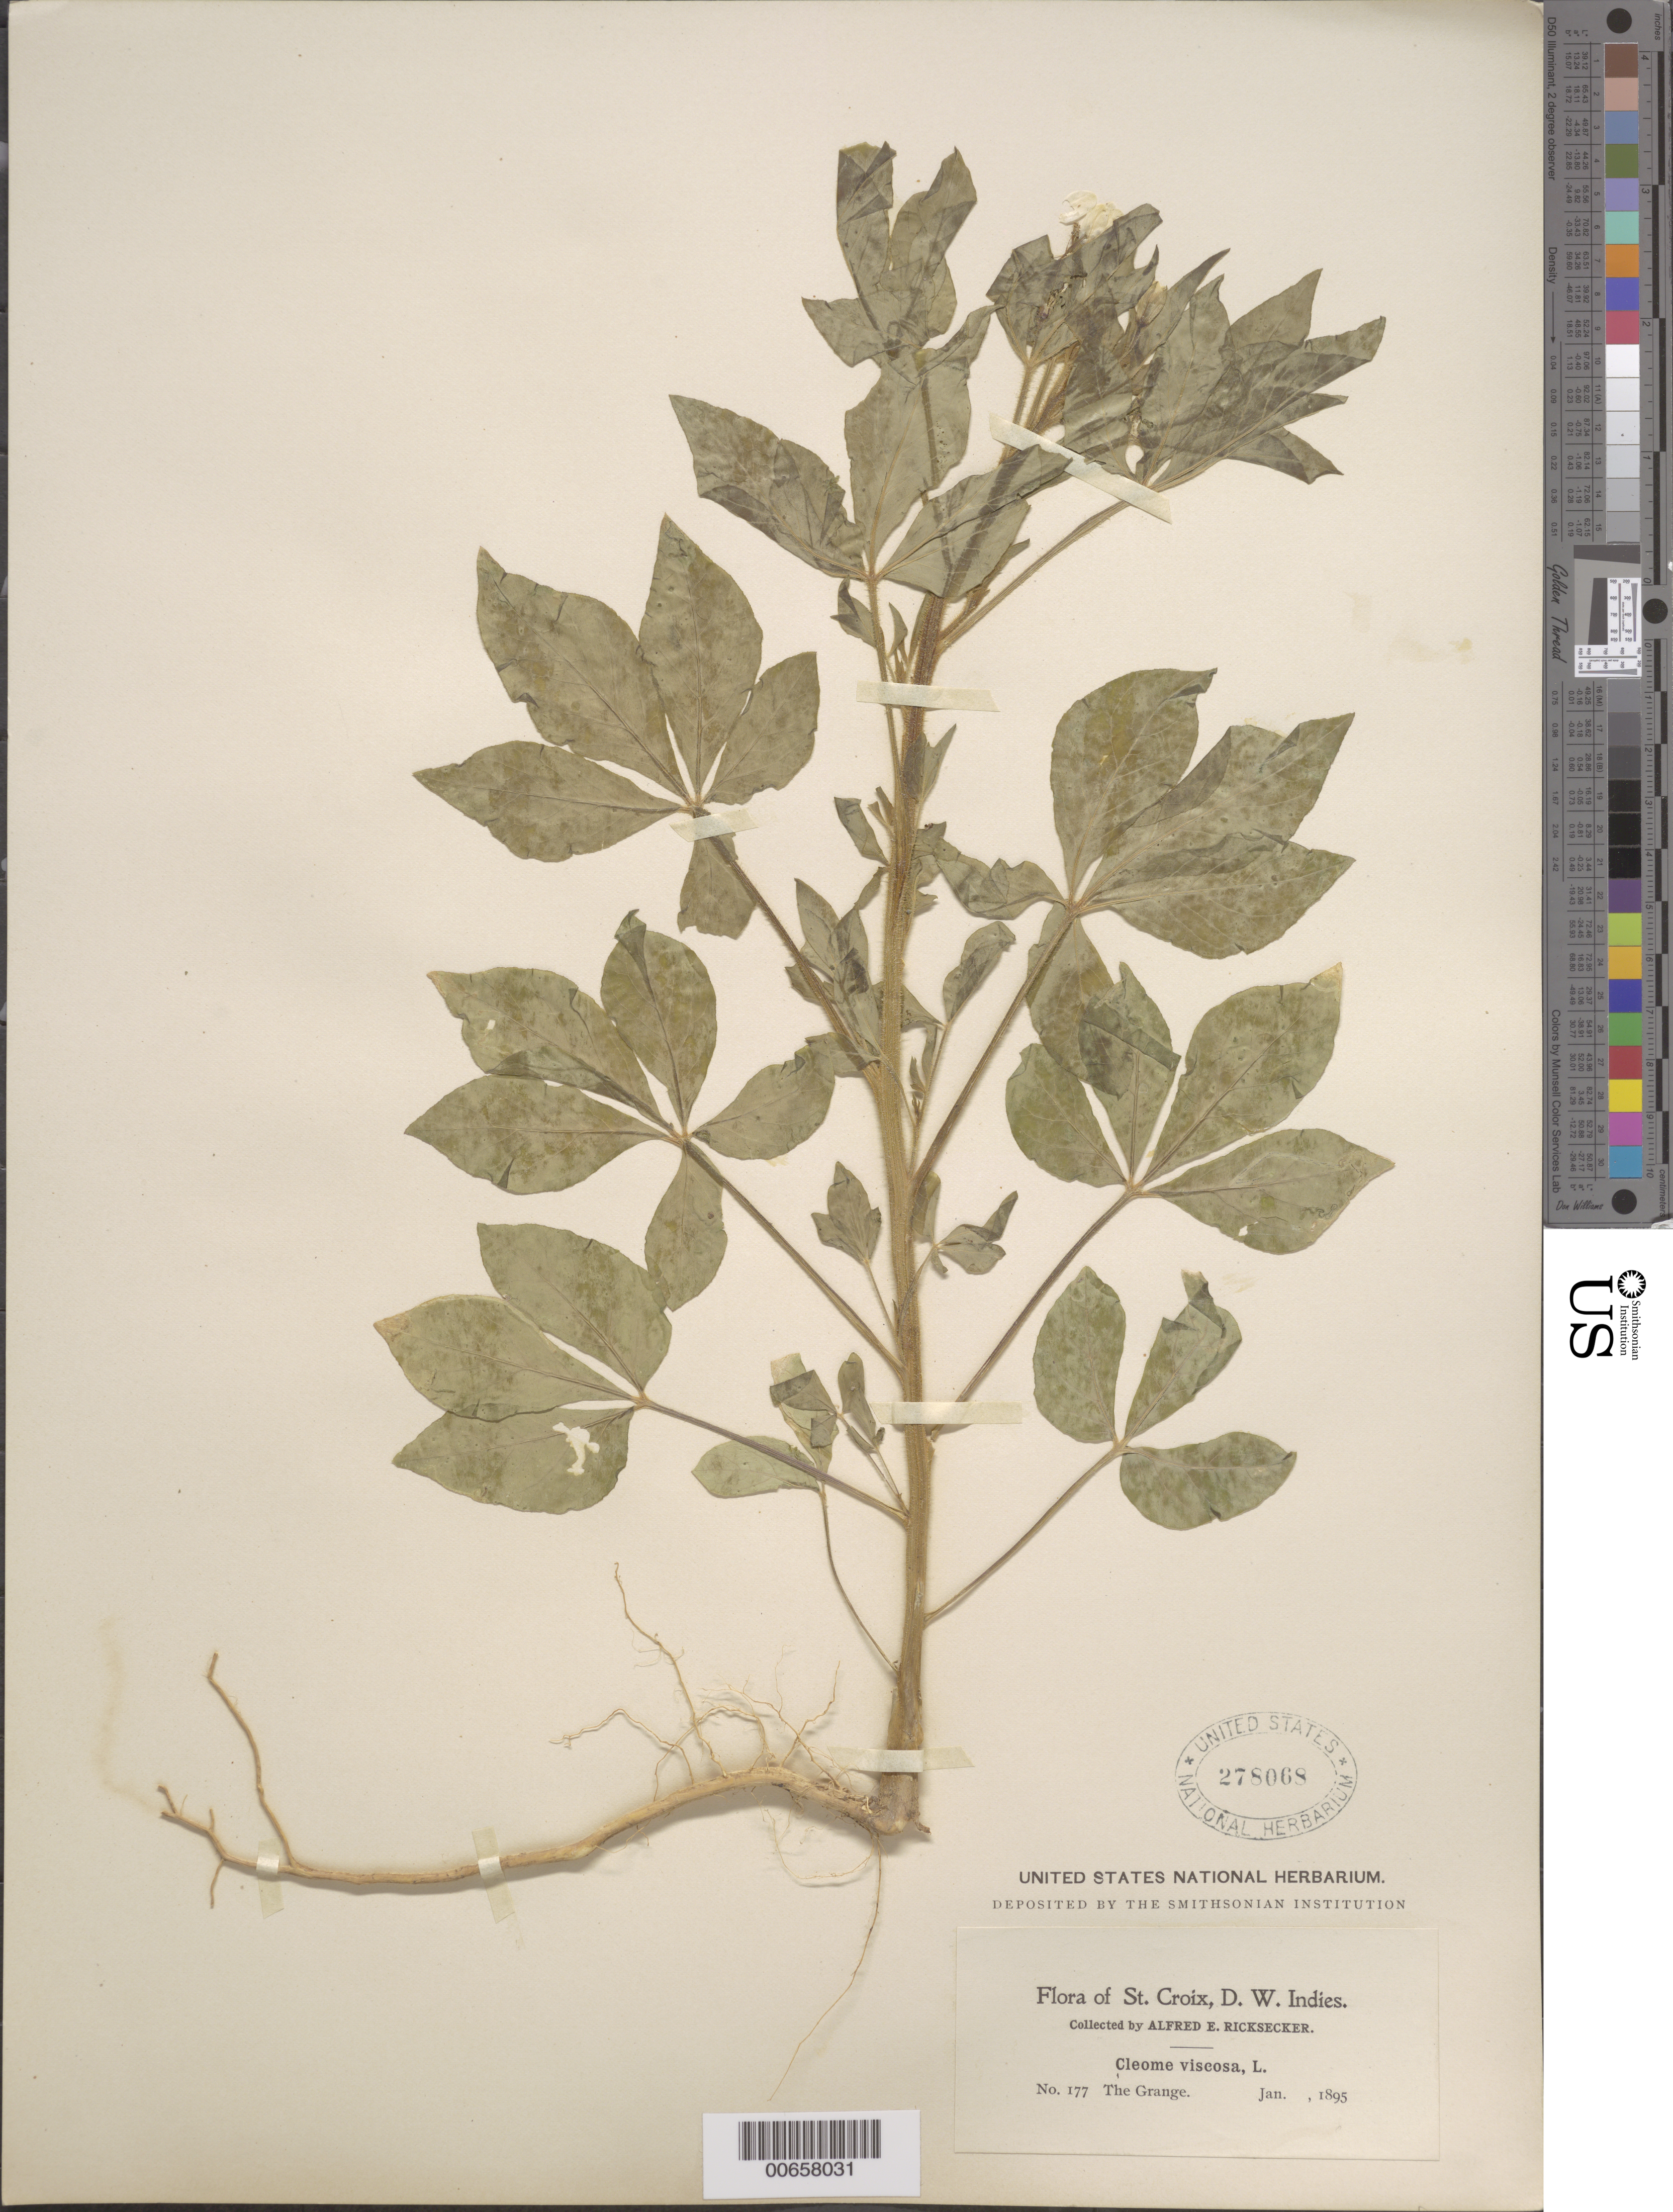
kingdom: Plantae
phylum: Tracheophyta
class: Magnoliopsida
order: Brassicales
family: Cleomaceae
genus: Arivela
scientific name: Arivela viscosa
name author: (L.) Raf.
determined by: Strong, M. T., (US), Smithsonian Institution - National Museum of Natural History (UNITED STATES)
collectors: A. E. Ricksecker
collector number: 177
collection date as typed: Jan 1895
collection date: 1895-01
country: U.S. Virgin Islands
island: St. Croix Island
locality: The Grange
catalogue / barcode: US 278068